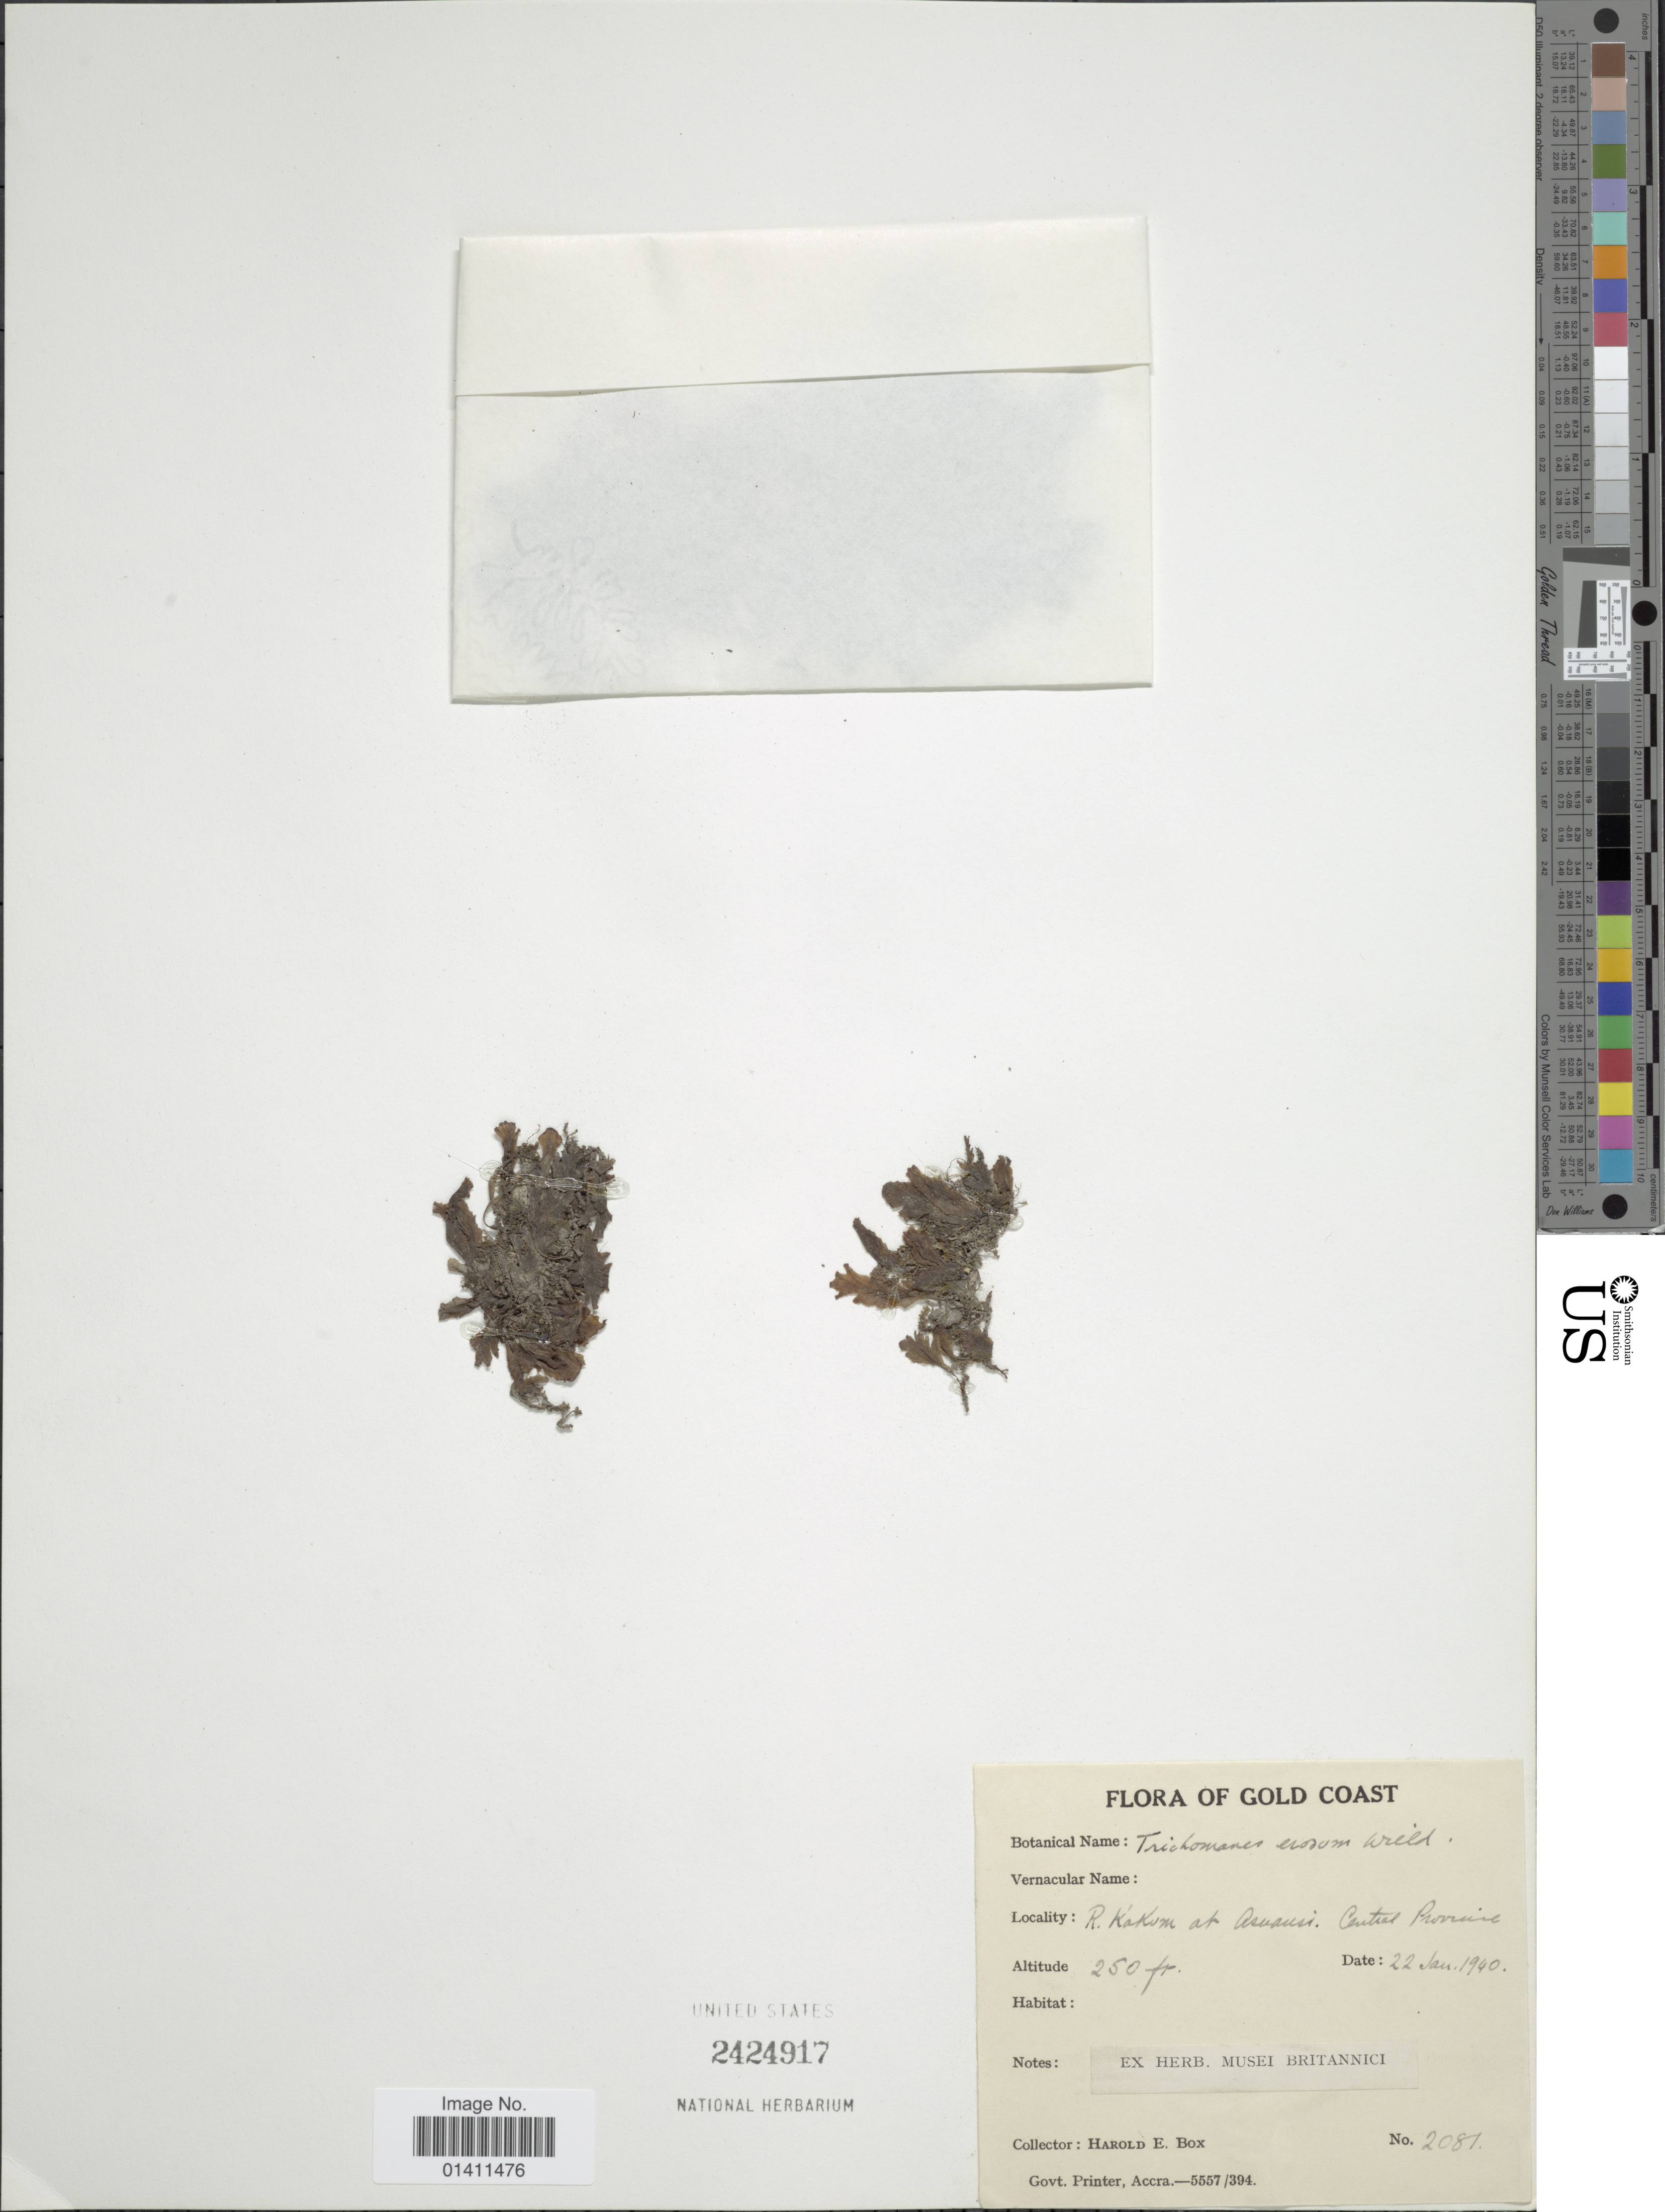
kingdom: Plantae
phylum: Tracheophyta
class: Polypodiopsida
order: Hymenophyllales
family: Hymenophyllaceae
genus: Didymoglossum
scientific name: Didymoglossum erosum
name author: (Willd.) J.P. Roux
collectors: H. E. Box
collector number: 2081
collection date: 1940-01-22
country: Ghana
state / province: Central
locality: Gold Coast. R. Kakum at Asuansi. Central Province.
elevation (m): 76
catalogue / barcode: US 2424917